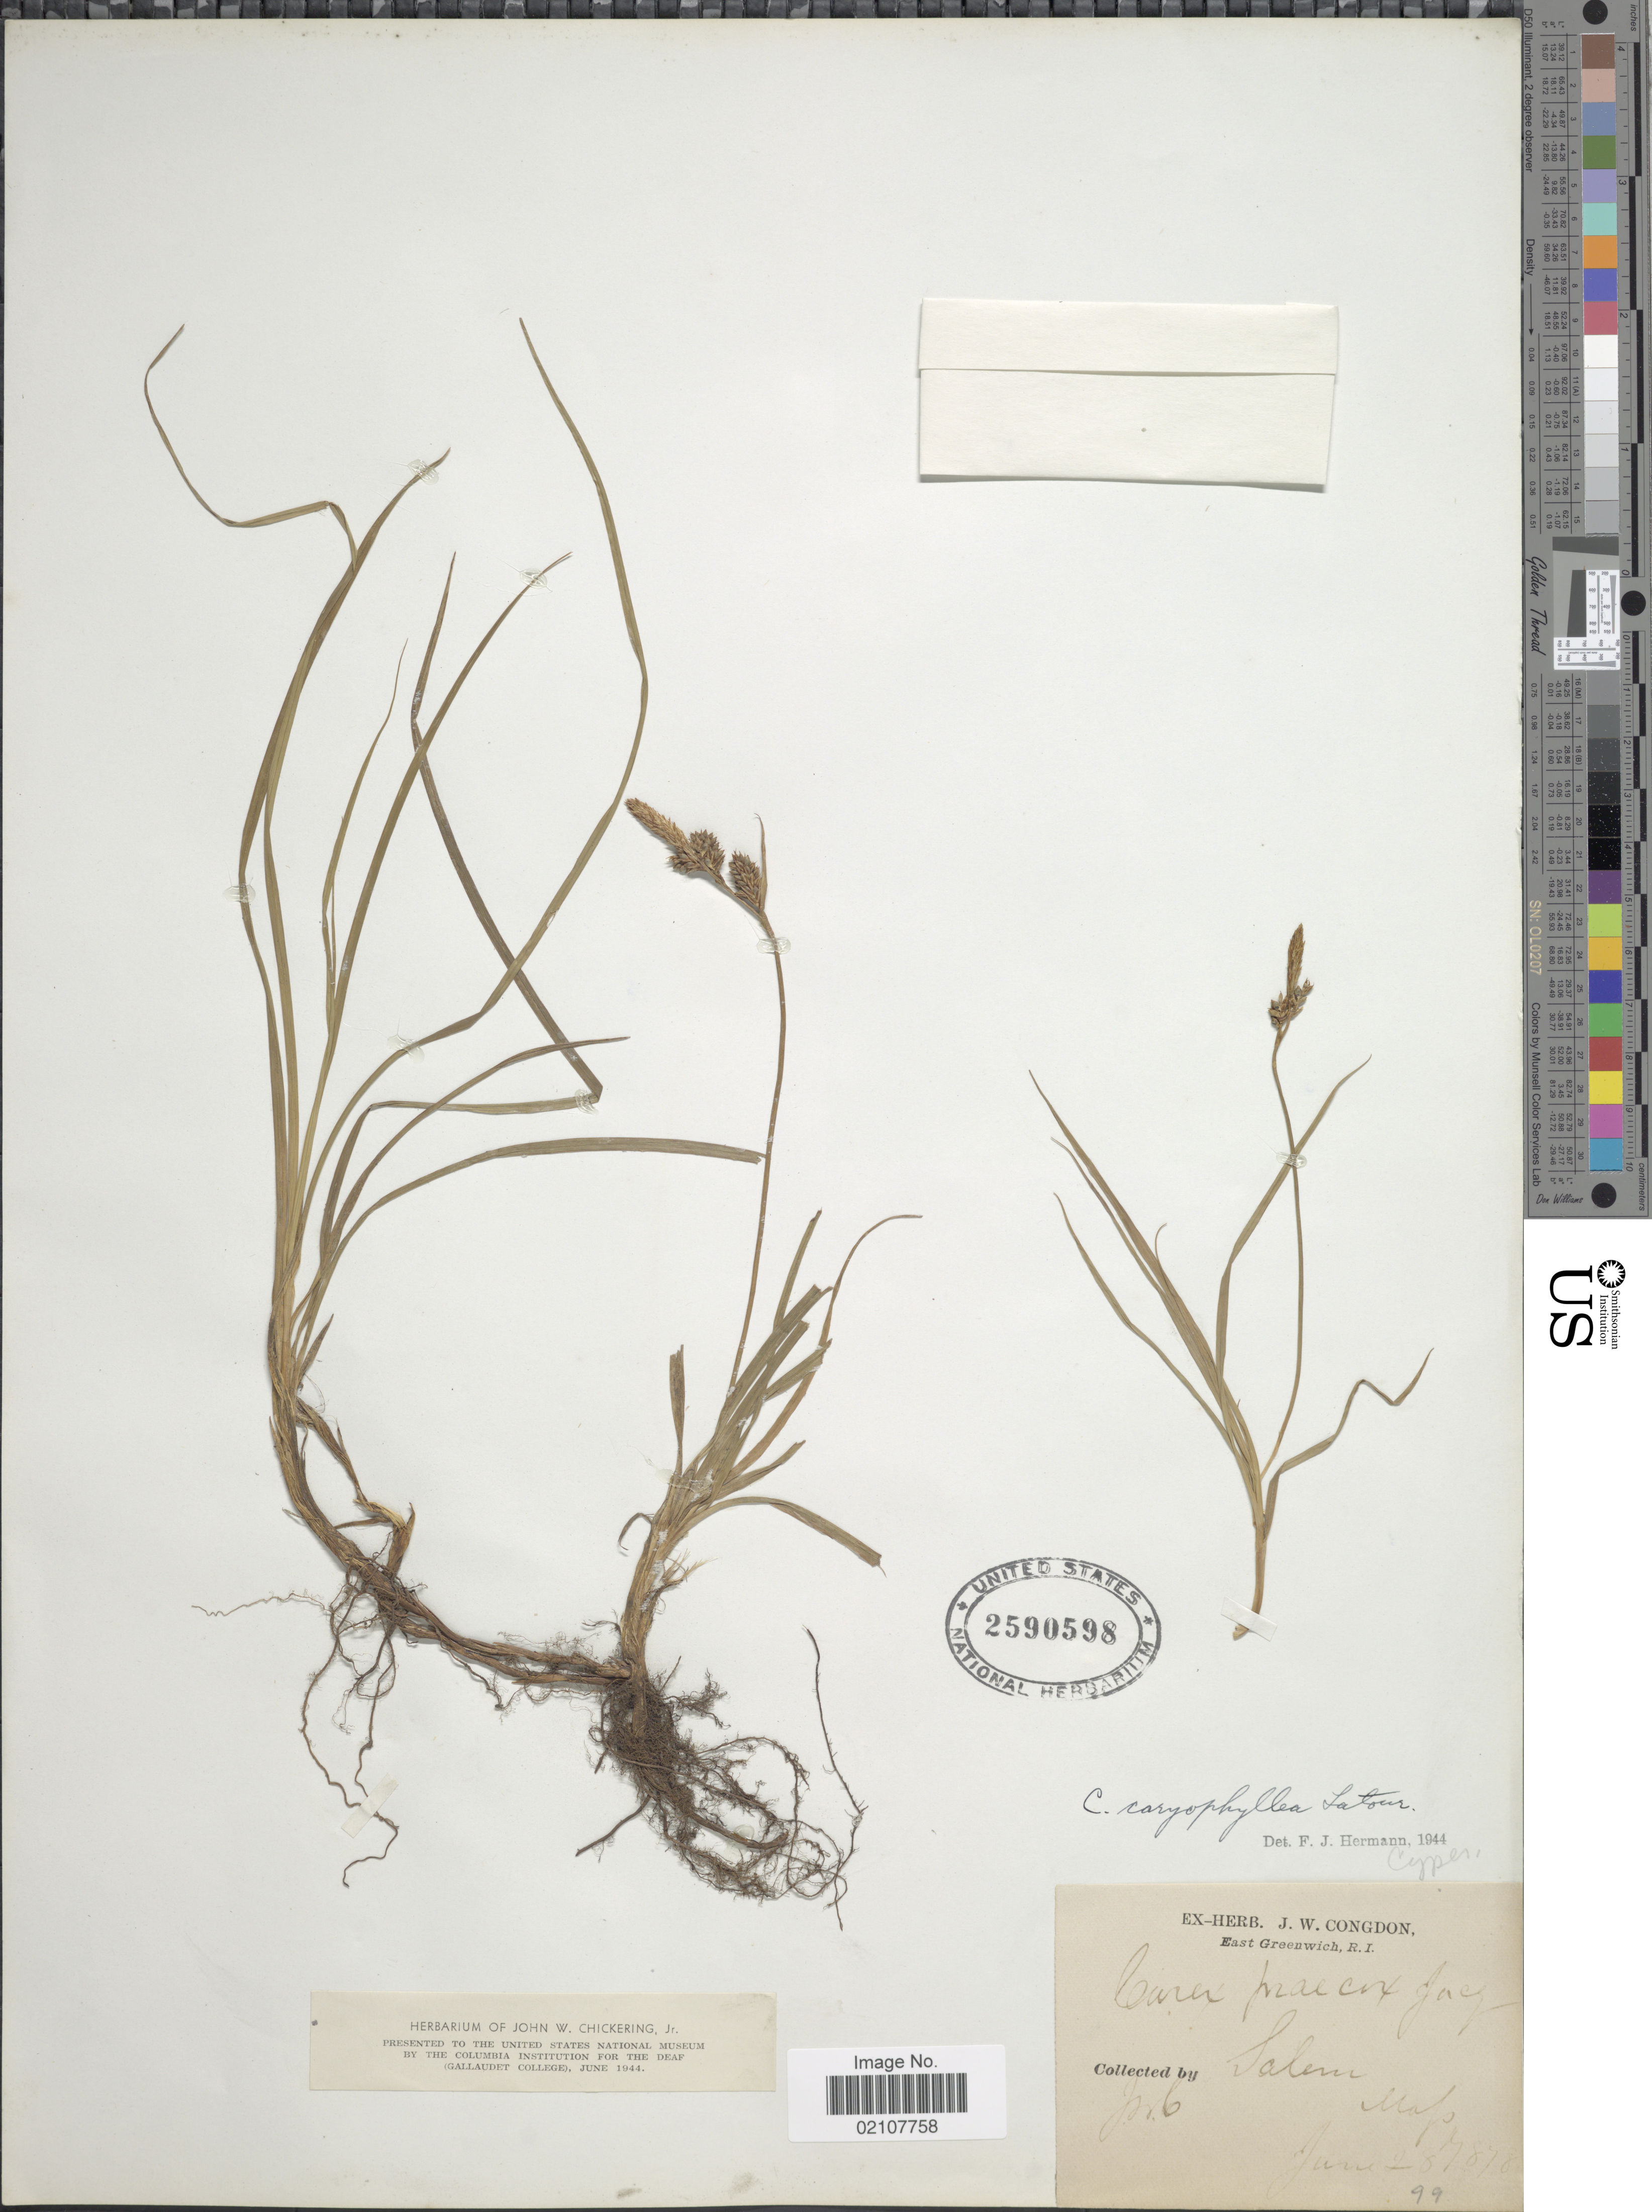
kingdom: Plantae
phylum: Tracheophyta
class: Liliopsida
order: Poales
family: Cyperaceae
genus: Carex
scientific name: Carex caryophyllea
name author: Latourr.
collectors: J. W. Congdon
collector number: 99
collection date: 1878-06-28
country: United States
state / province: Massachusetts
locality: Salem, Mafs.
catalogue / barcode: US 2590598